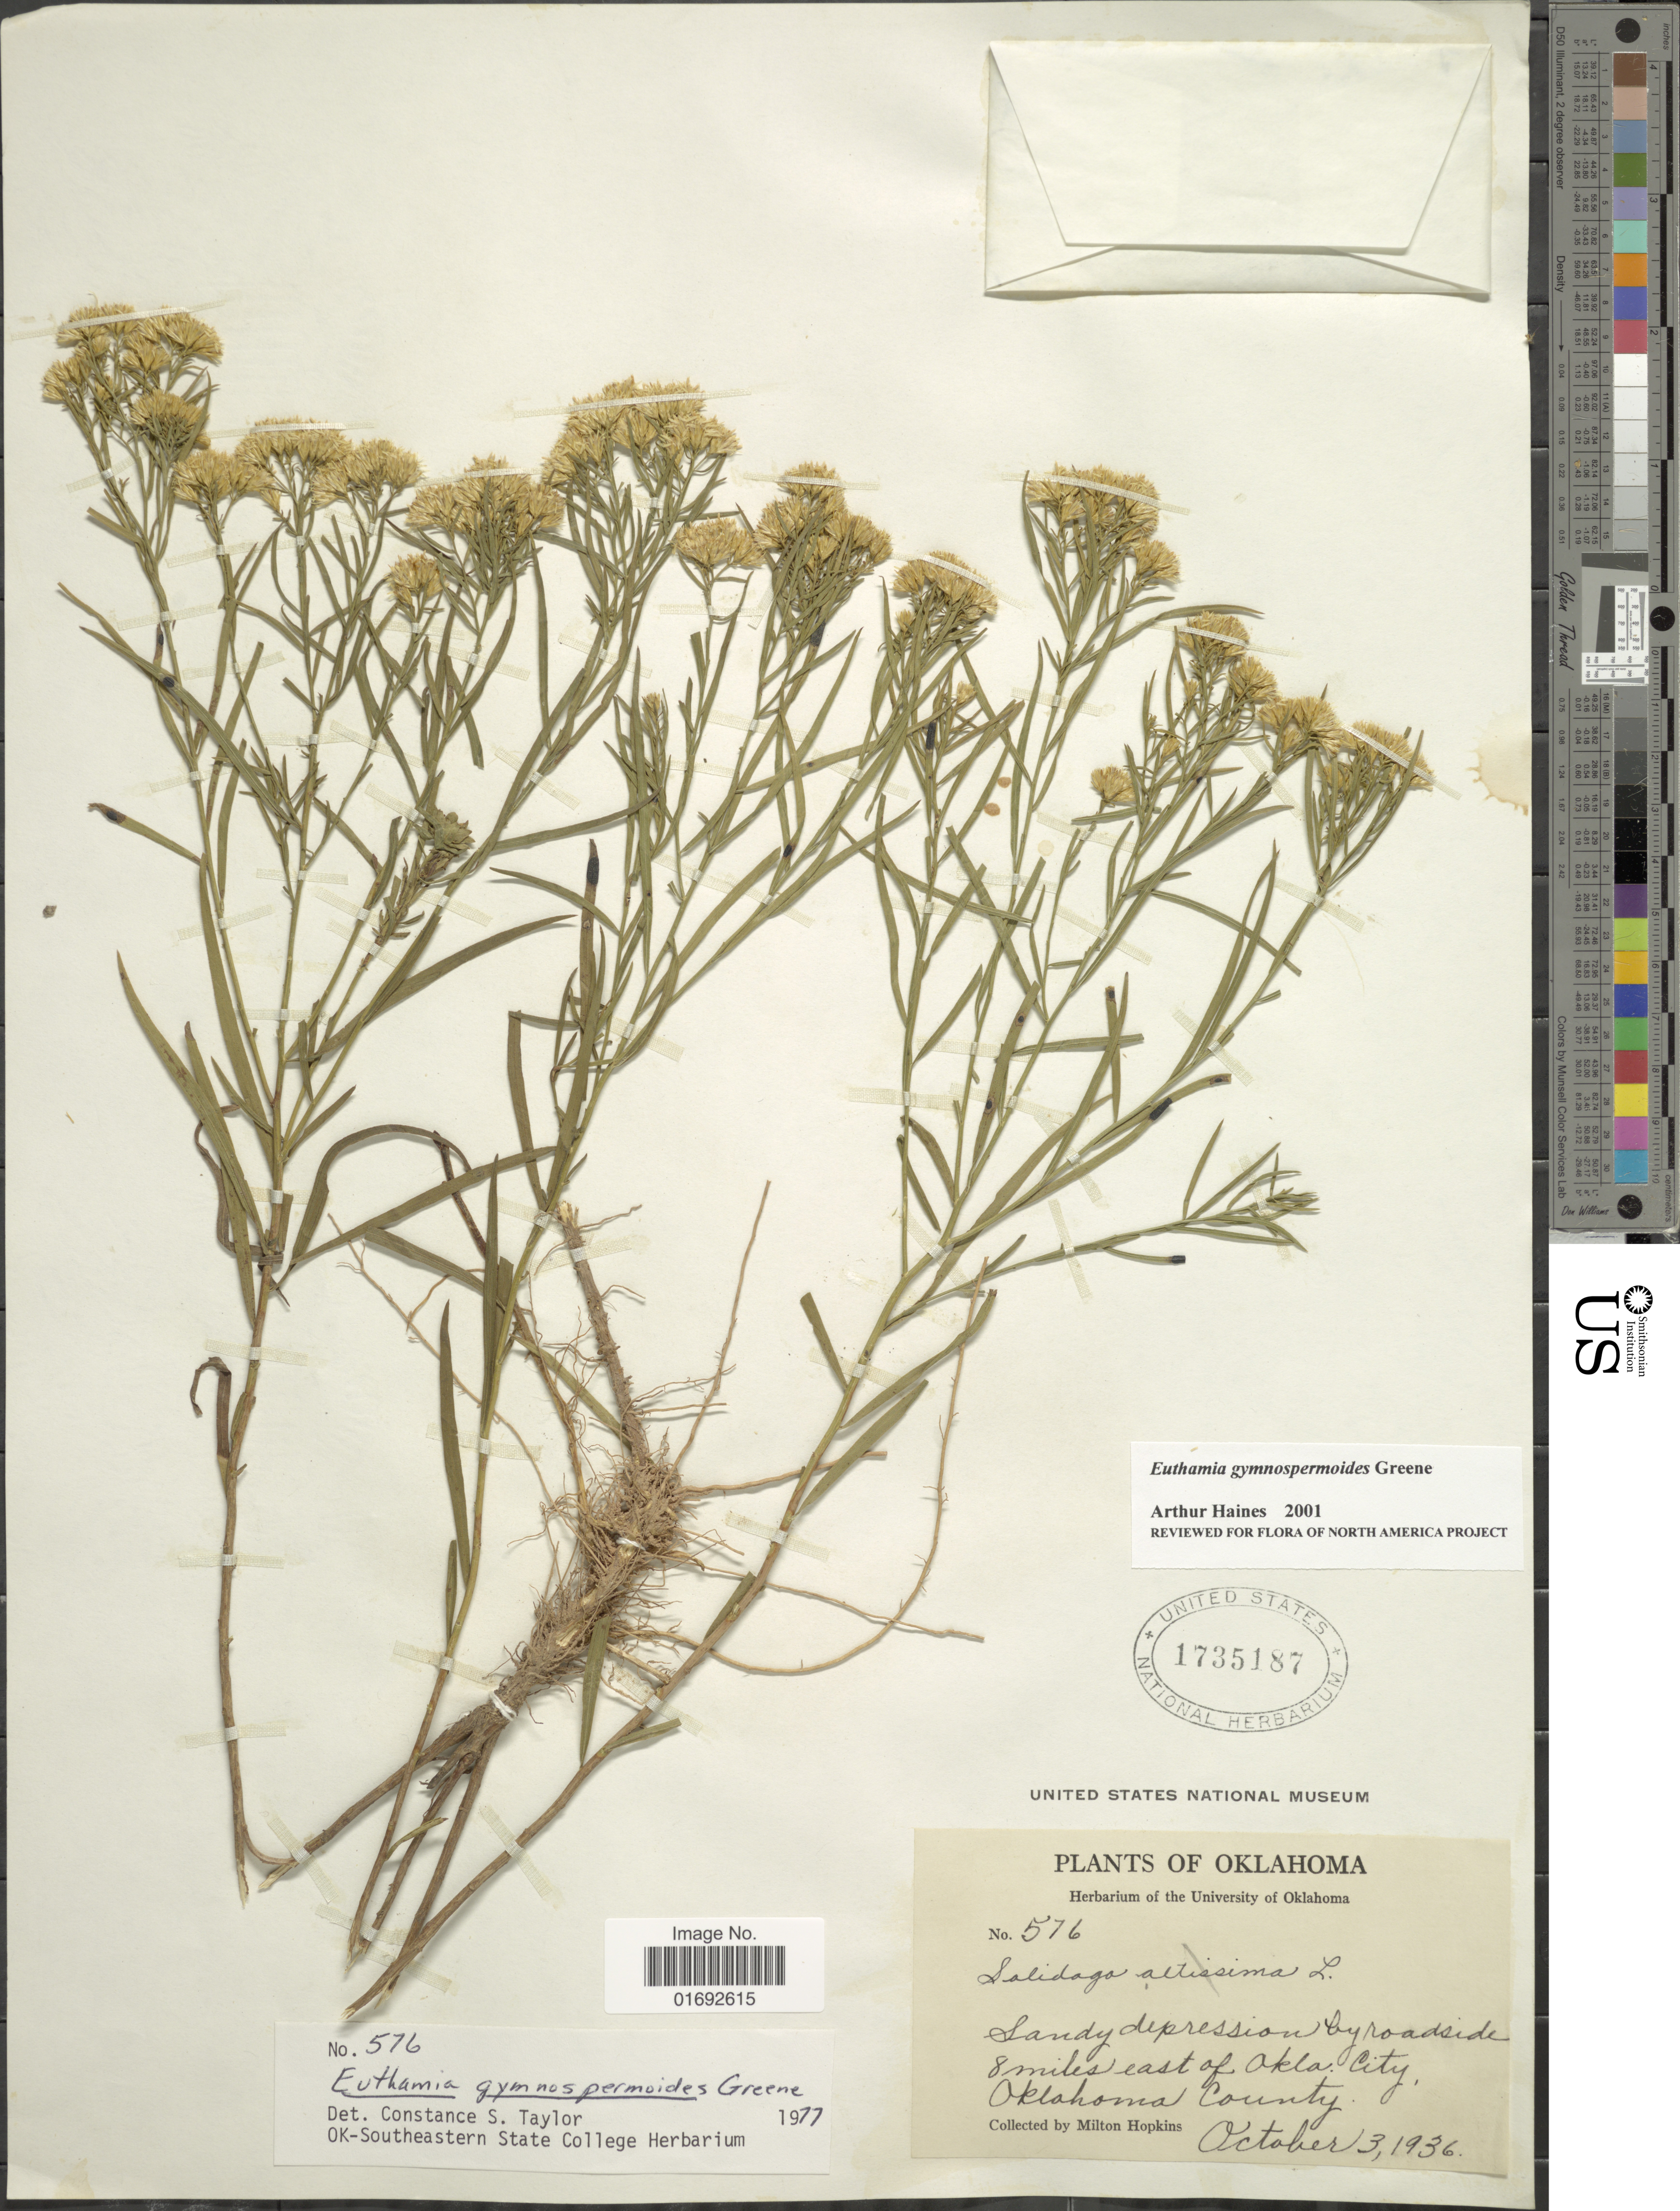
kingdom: Plantae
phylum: Tracheophyta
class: Magnoliopsida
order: Asterales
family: Asteraceae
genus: Euthamia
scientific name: Euthamia gymnospermoides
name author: Greene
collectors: M. Hopkins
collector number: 576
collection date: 1936-10-03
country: United States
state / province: Oklahoma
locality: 8 miles east of Okla City, Oklahoma County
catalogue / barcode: US 1735187